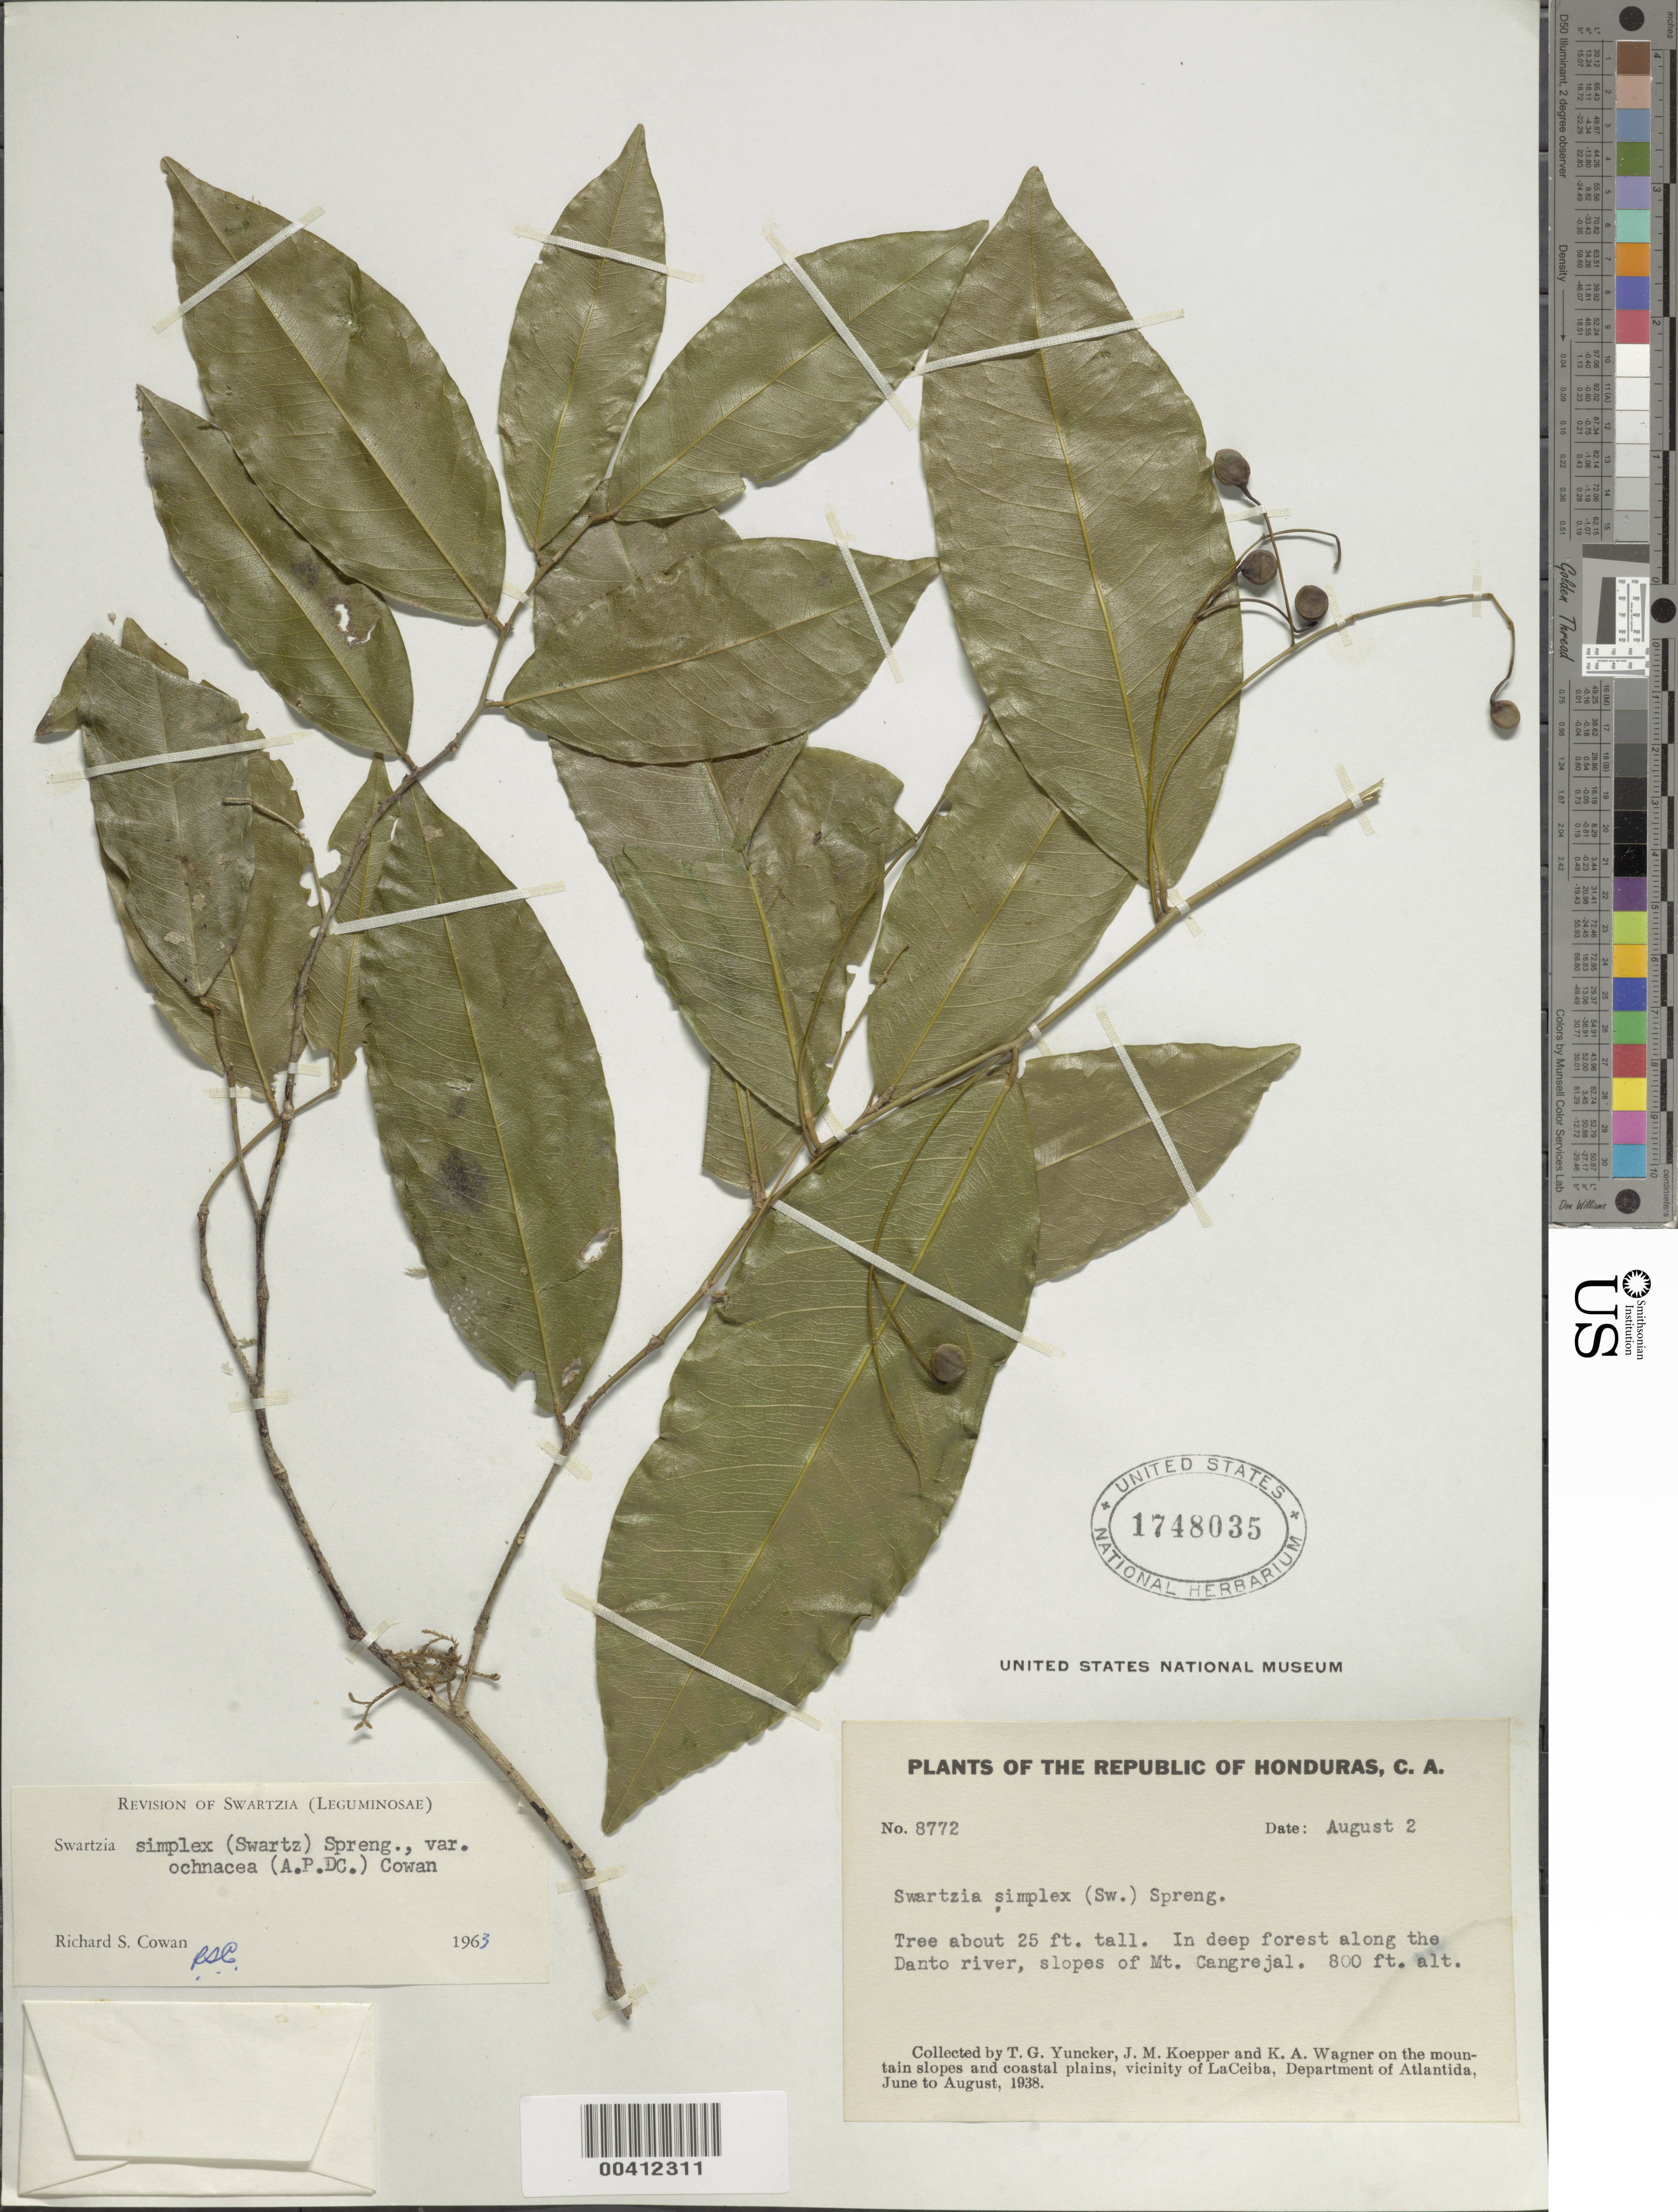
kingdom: Plantae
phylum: Tracheophyta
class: Magnoliopsida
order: Fabales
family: Fabaceae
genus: Swartzia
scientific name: Swartzia simplex var. ochnacea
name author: (DC.) R.S. Cowan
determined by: Cowan, R. S.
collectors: T. G. Yuncker, J. M. Koepper & K. A. Wagner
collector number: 8772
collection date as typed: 02 Aug 1938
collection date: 1938-08-02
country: Honduras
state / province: Atlántida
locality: Vicinity of La Ceiba, Mt. Cangrejal, Danto River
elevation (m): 244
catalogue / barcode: US 1748035